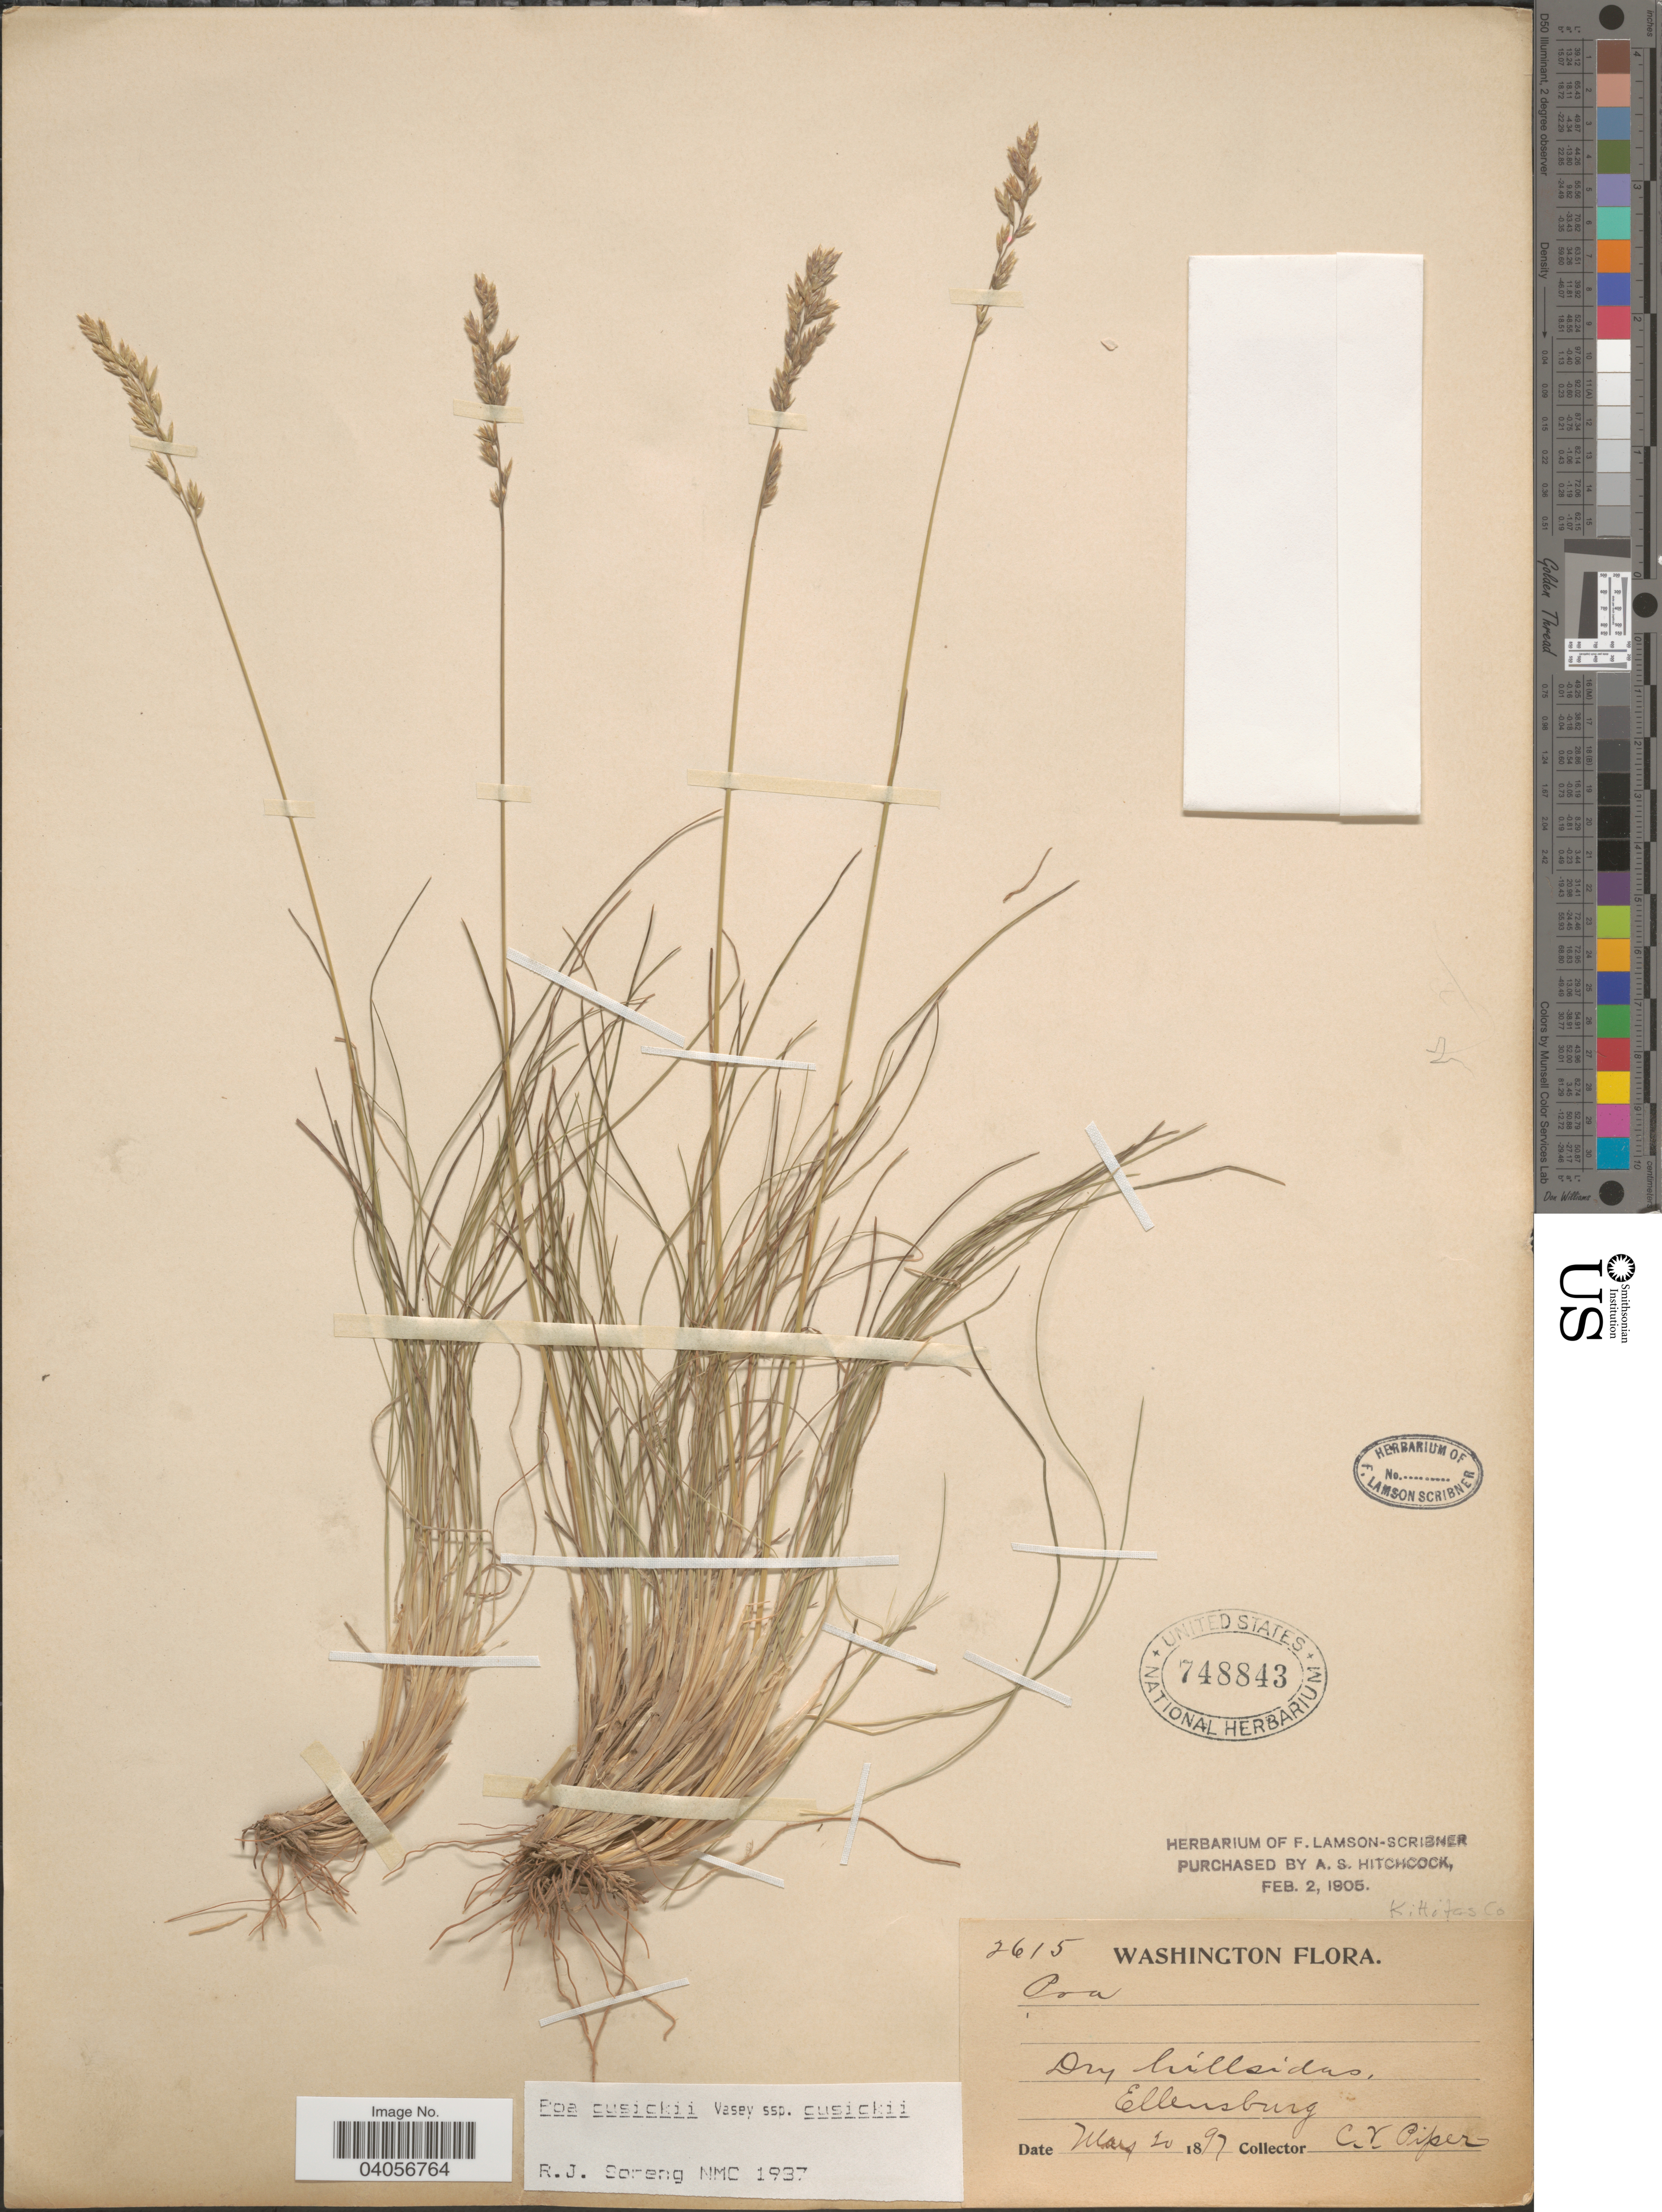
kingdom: Plantae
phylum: Tracheophyta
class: Liliopsida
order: Poales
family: Poaceae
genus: Poa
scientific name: Poa cusickii subsp. cusickii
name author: Vasey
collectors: C. V. Piper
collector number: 2615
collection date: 1897-05-20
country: United States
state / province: Washington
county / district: Kittitas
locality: Dry hillsides. Ellensburg. Kittitas Co.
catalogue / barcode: US 748843